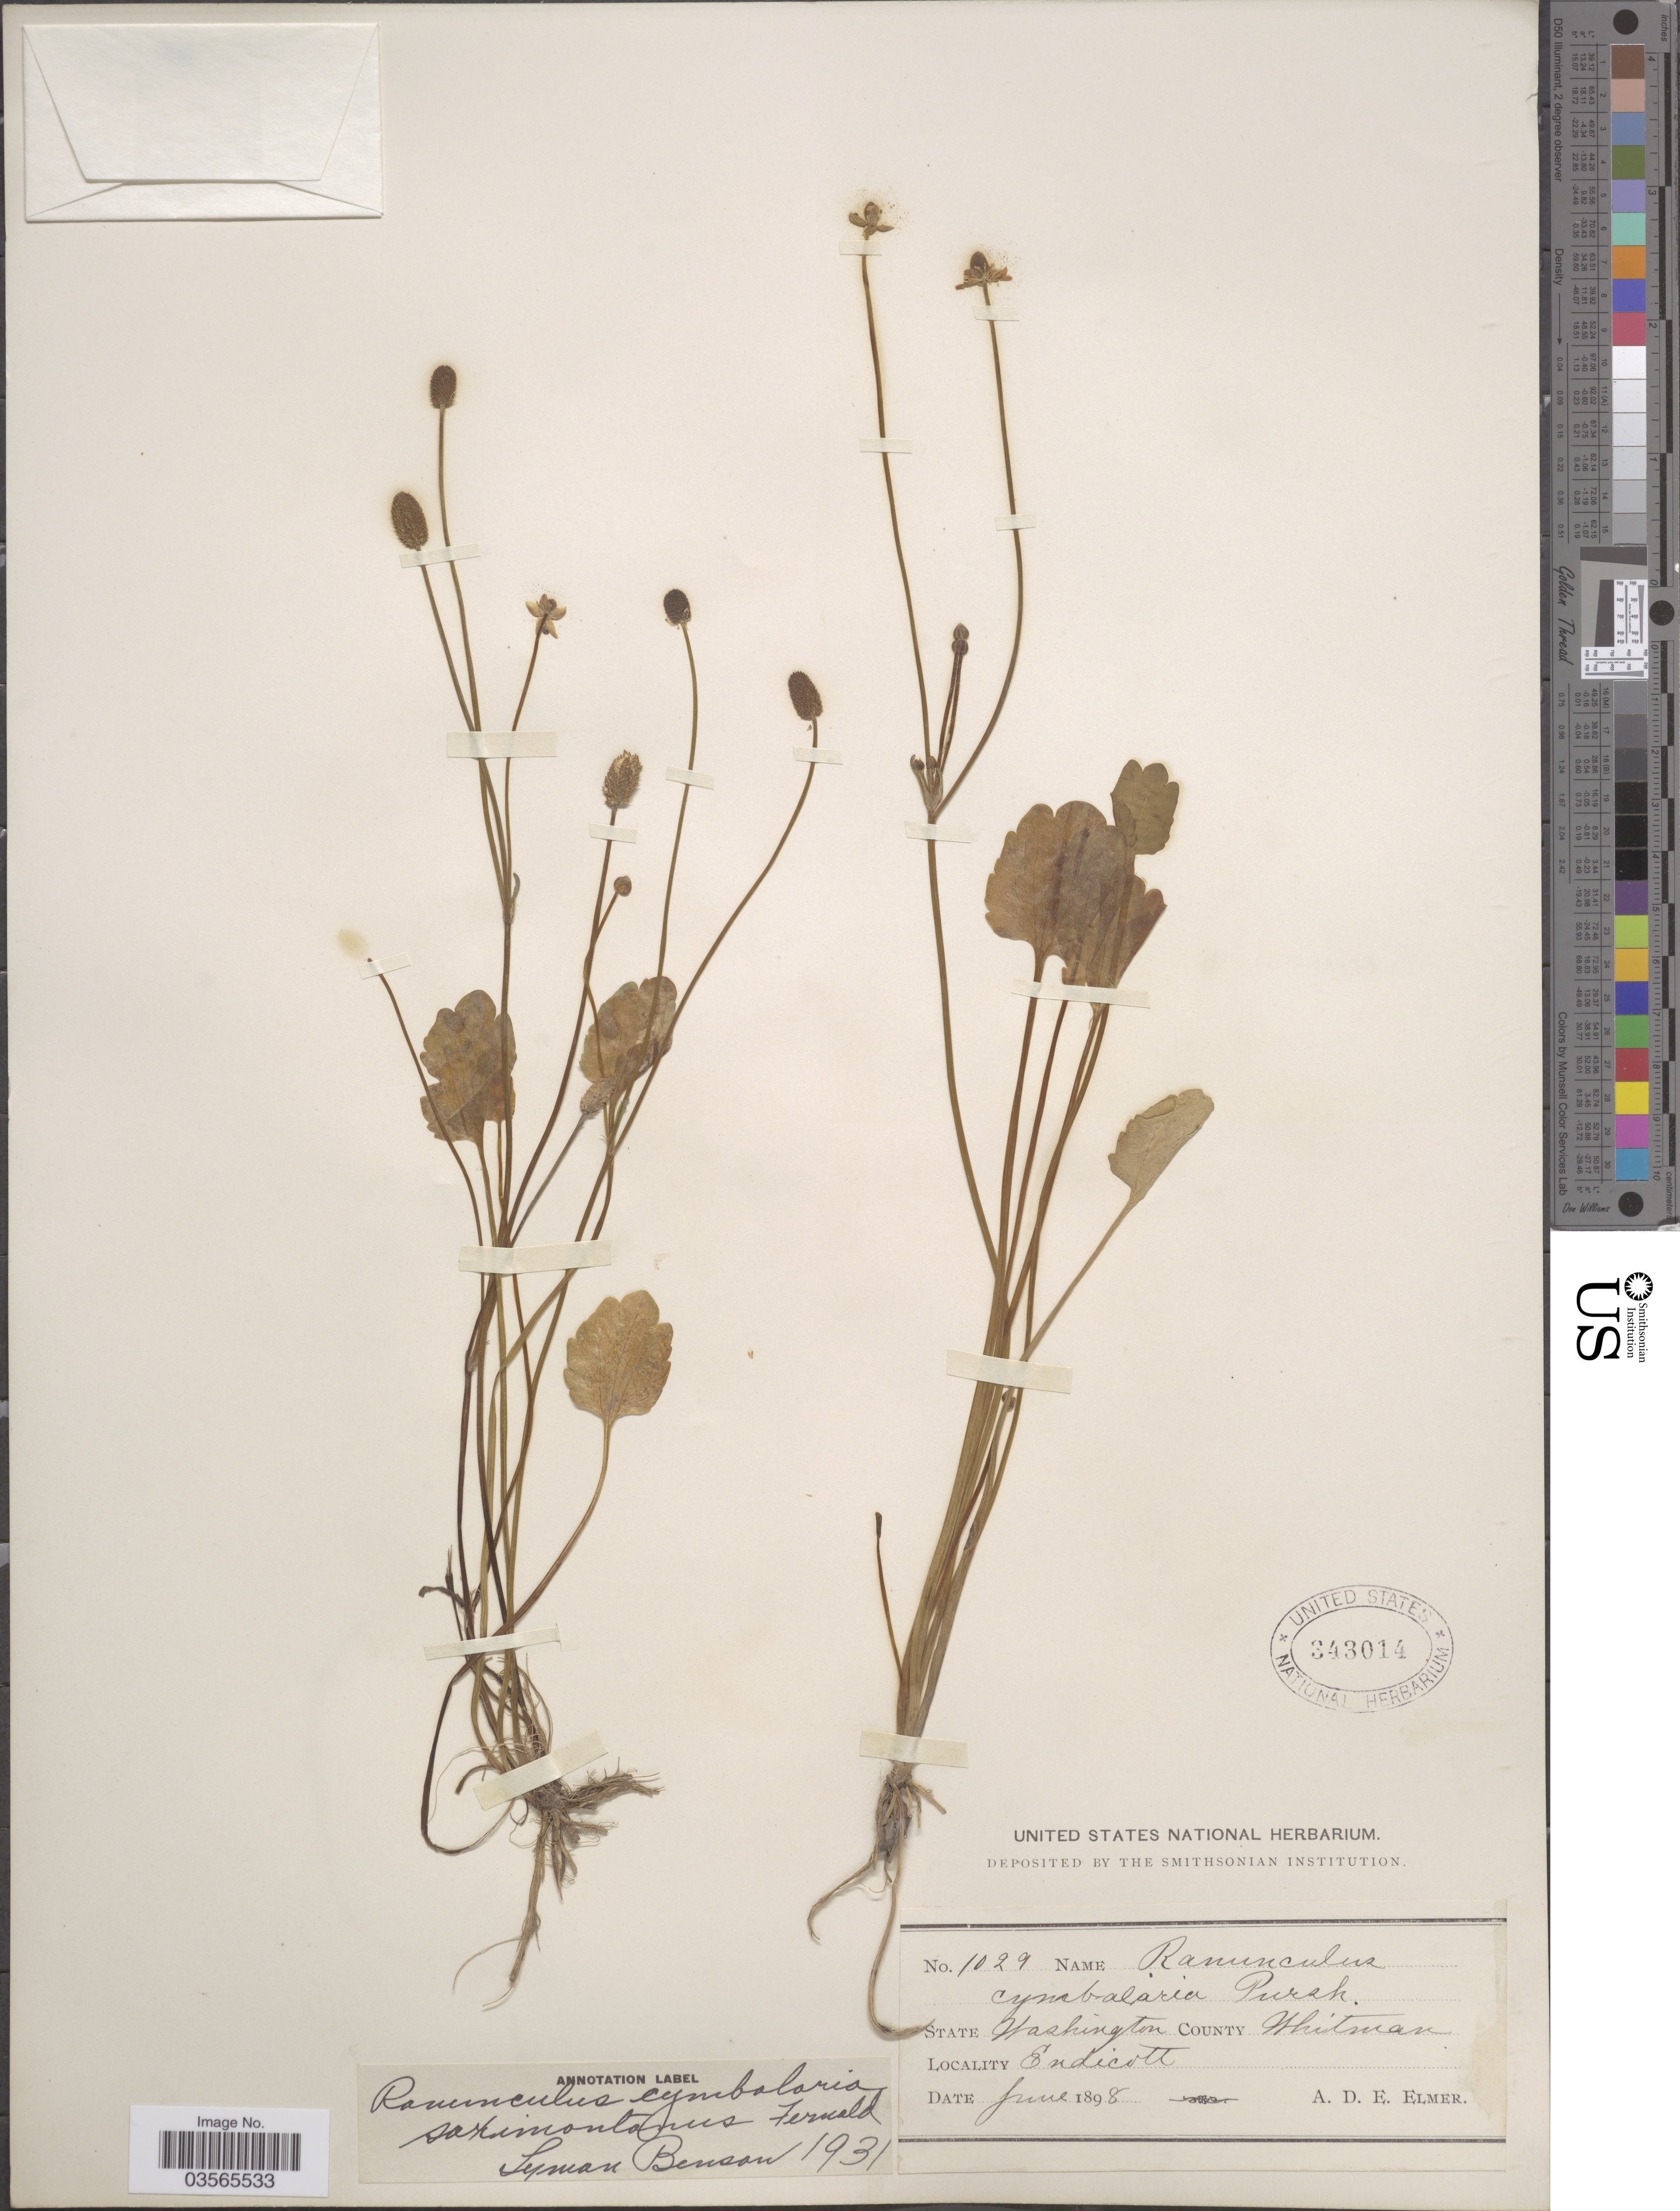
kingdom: Plantae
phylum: Tracheophyta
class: Magnoliopsida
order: Ranunculales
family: Ranunculaceae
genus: Halerpestes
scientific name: Halerpestes cymbalaria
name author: (Pursh) Greene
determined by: Strong, M. T., (US), Smithsonian Institution - National Museum of Natural History (UNITED STATES)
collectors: A. D. E. Elmer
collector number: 1029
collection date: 1898-06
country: United States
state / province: Washington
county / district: Whitman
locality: County Whitman. Endicott.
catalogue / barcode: US 343014